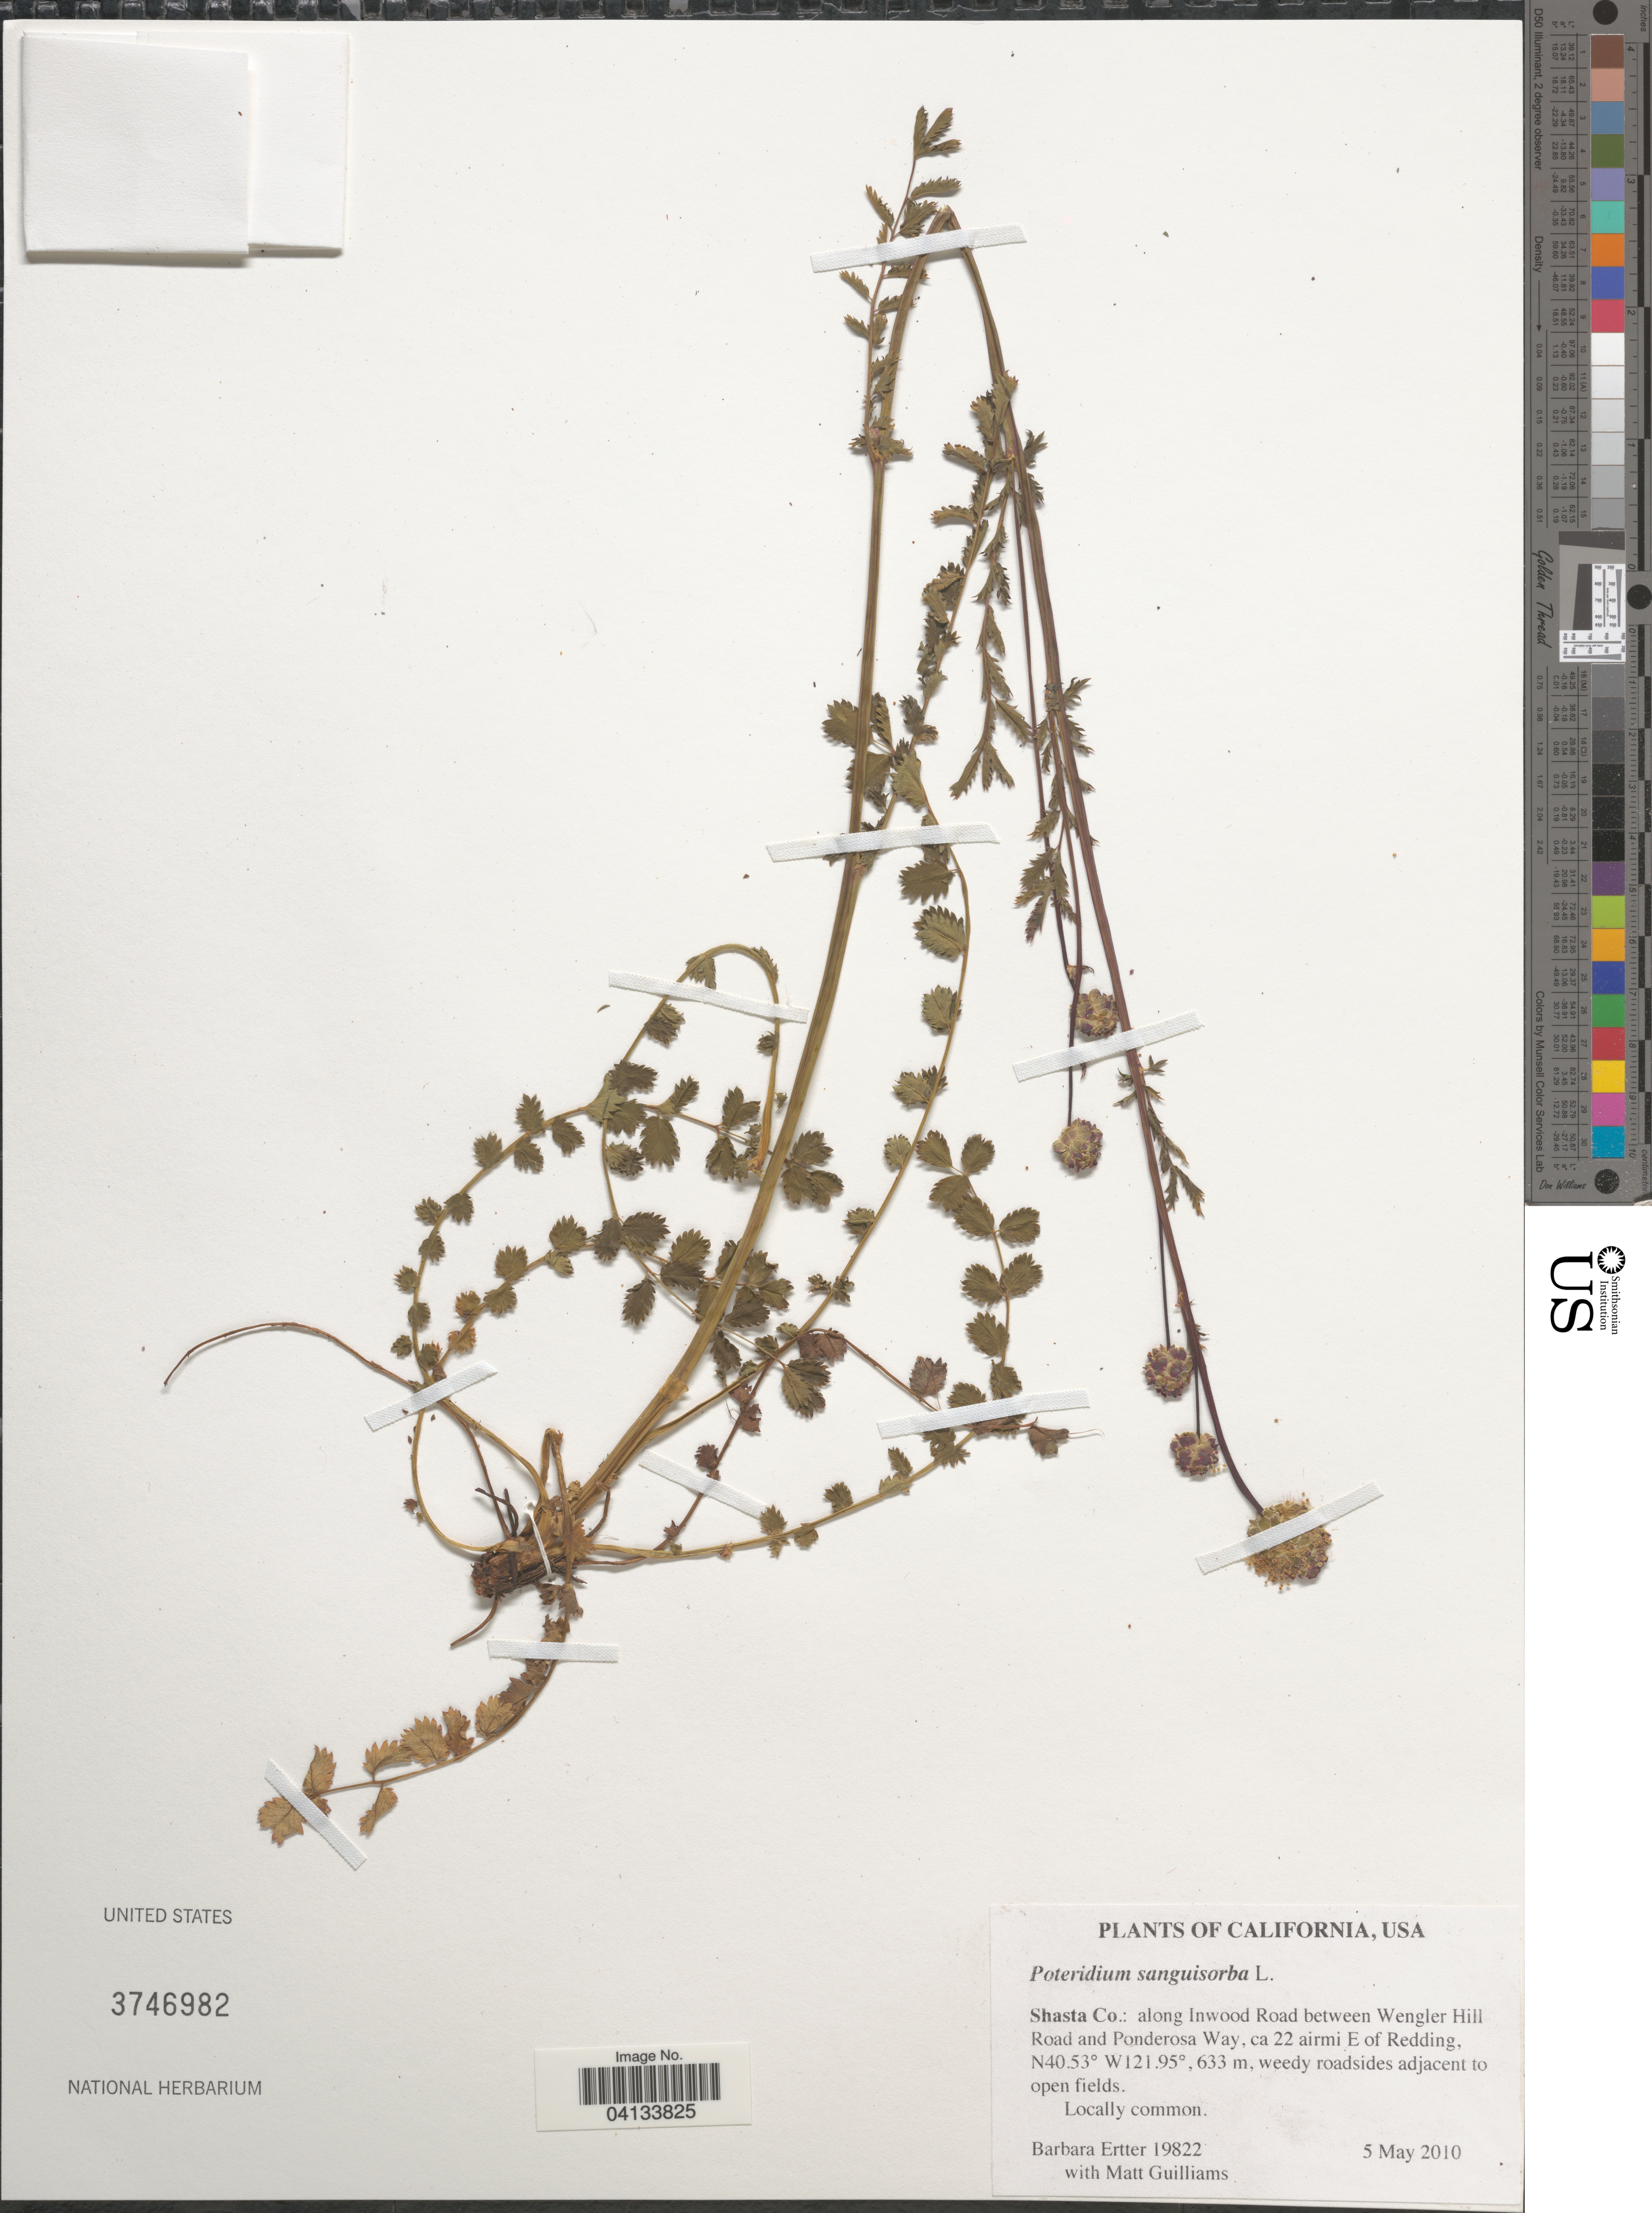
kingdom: Plantae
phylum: Tracheophyta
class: Magnoliopsida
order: Rosales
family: Rosaceae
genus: Sanguisorba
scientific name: Sanguisorba minor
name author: Scop.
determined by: Strong, Mark T., (BOT), Smithsonian Institution - National Museum of Natural History (UNITED STATES)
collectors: B. Ertter & M. Guilliams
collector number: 19822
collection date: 2010-05-05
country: United States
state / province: California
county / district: Shasta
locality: Shasta Co.: along Inwood Road between Wengler Hill Road and Ponderosa Way, ca 22 airmi E of Redding.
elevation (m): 633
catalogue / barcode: US 3746982